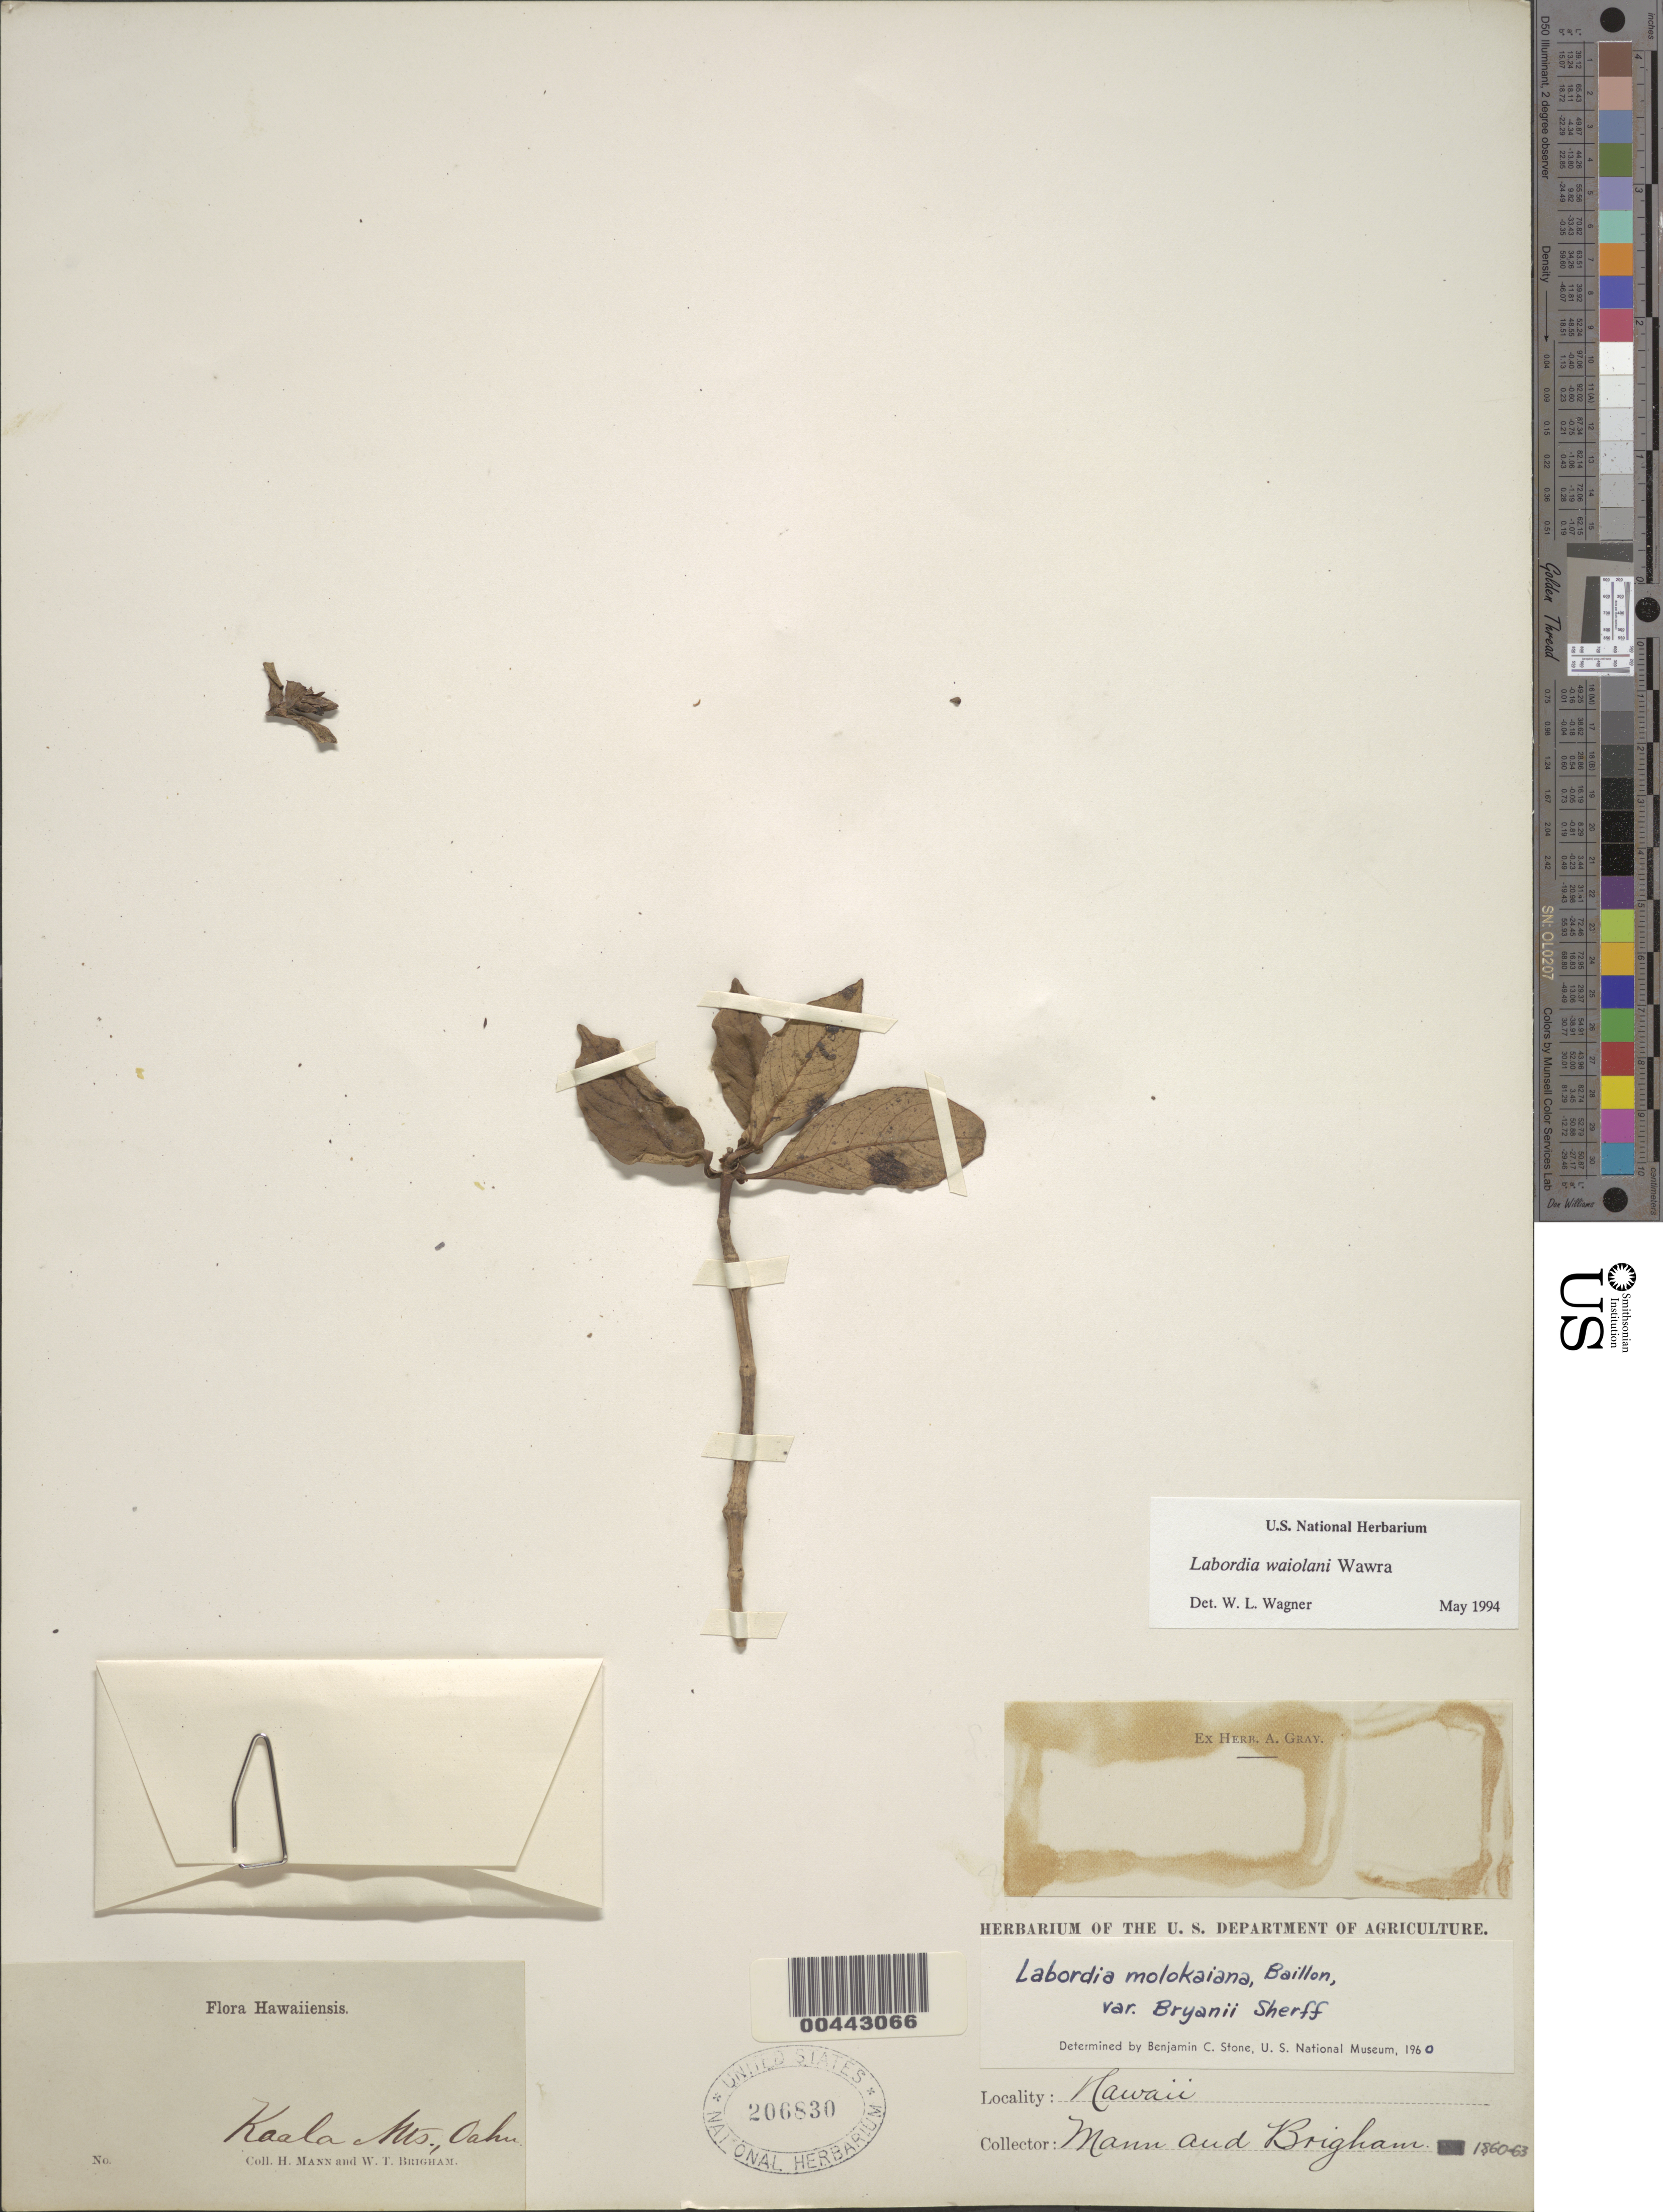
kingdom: Plantae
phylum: Tracheophyta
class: Magnoliopsida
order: Gentianales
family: Loganiaceae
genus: Geniostoma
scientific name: Geniostoma waiolani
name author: (Wawra) Byng & Christenh.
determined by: Wagner, W. L., (BOT), Smithsonian Institution - National Museum of Natural History (UNITED STATES)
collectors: H. Mann & W. T. Brigham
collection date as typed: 1860 to 1863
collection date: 1860/1863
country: United States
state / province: Hawaii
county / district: Hawaii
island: Hawaii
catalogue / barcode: US 206830